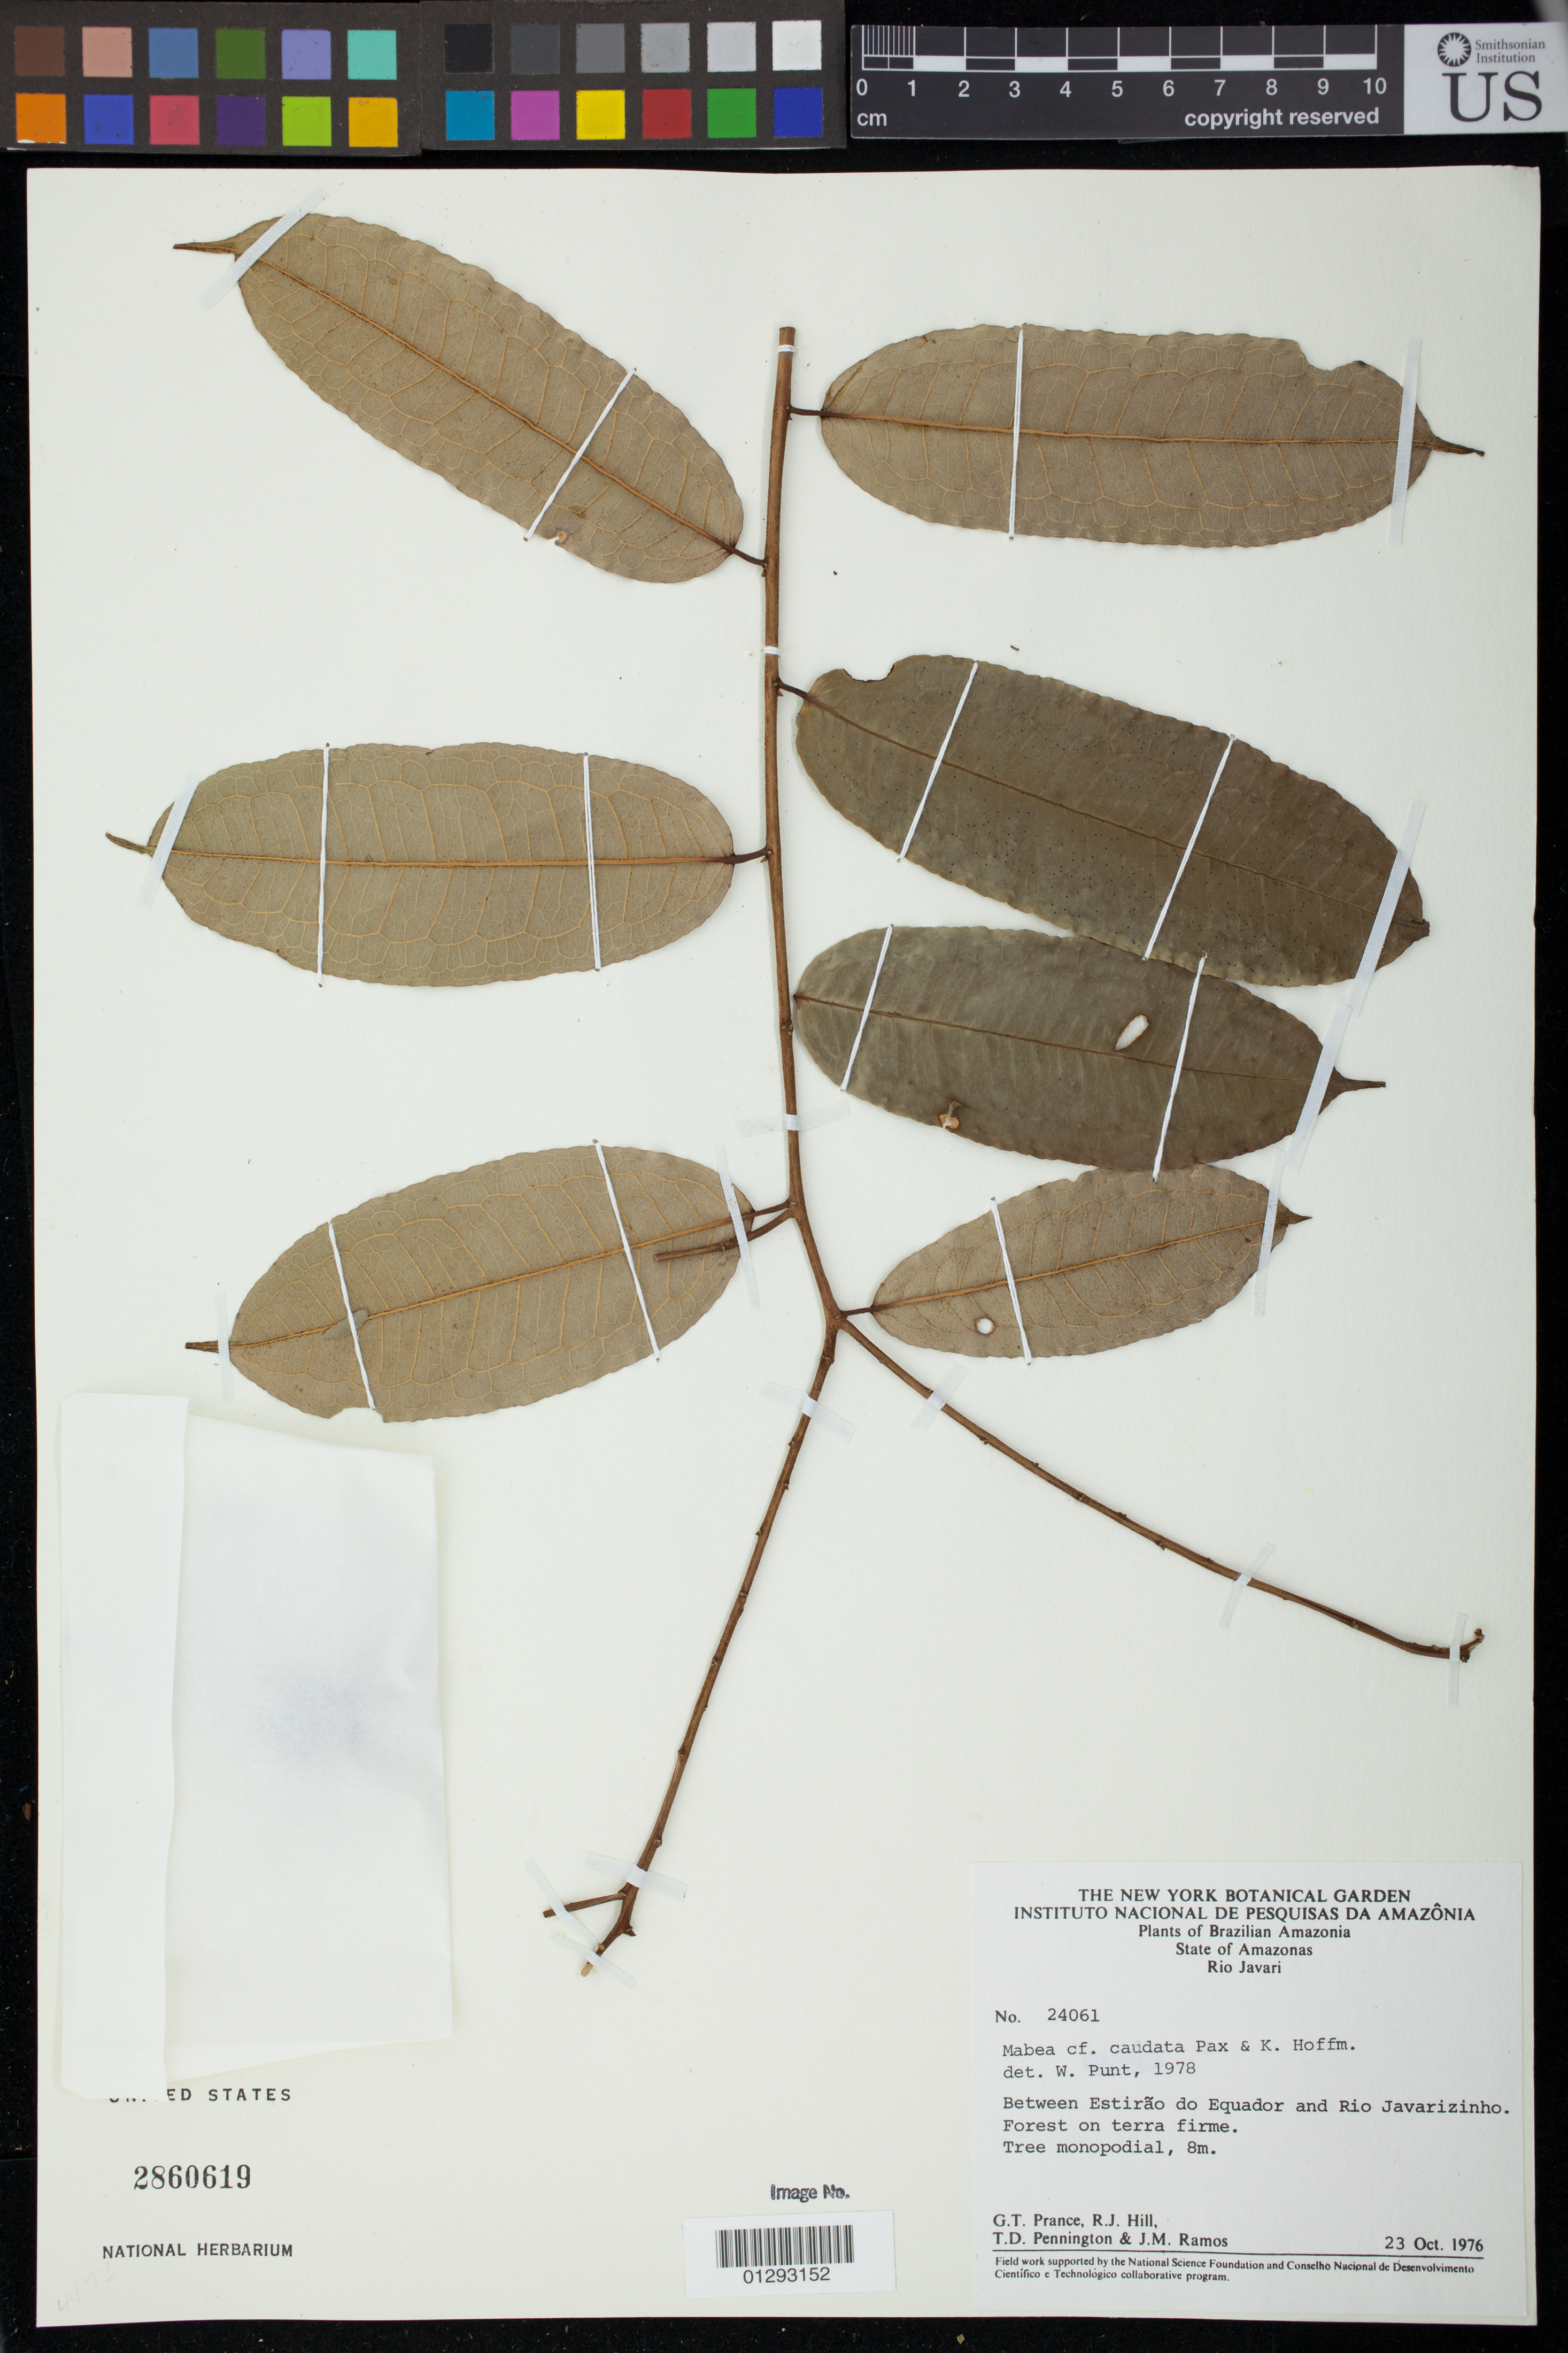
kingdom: Plantae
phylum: Tracheophyta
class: Magnoliopsida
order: Malpighiales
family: Euphorbiaceae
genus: Mabea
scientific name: Mabea caudata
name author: Pax & K. Hoffm.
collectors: G. T. Prance, R. J. Hill, T. D. Pennington & J. M. Ramos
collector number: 24061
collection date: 1976-10-23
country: Brazil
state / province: Amazônas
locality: Rio Javari. Between Estirao do Equador and Rio Javarizinho.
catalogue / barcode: US 2860619